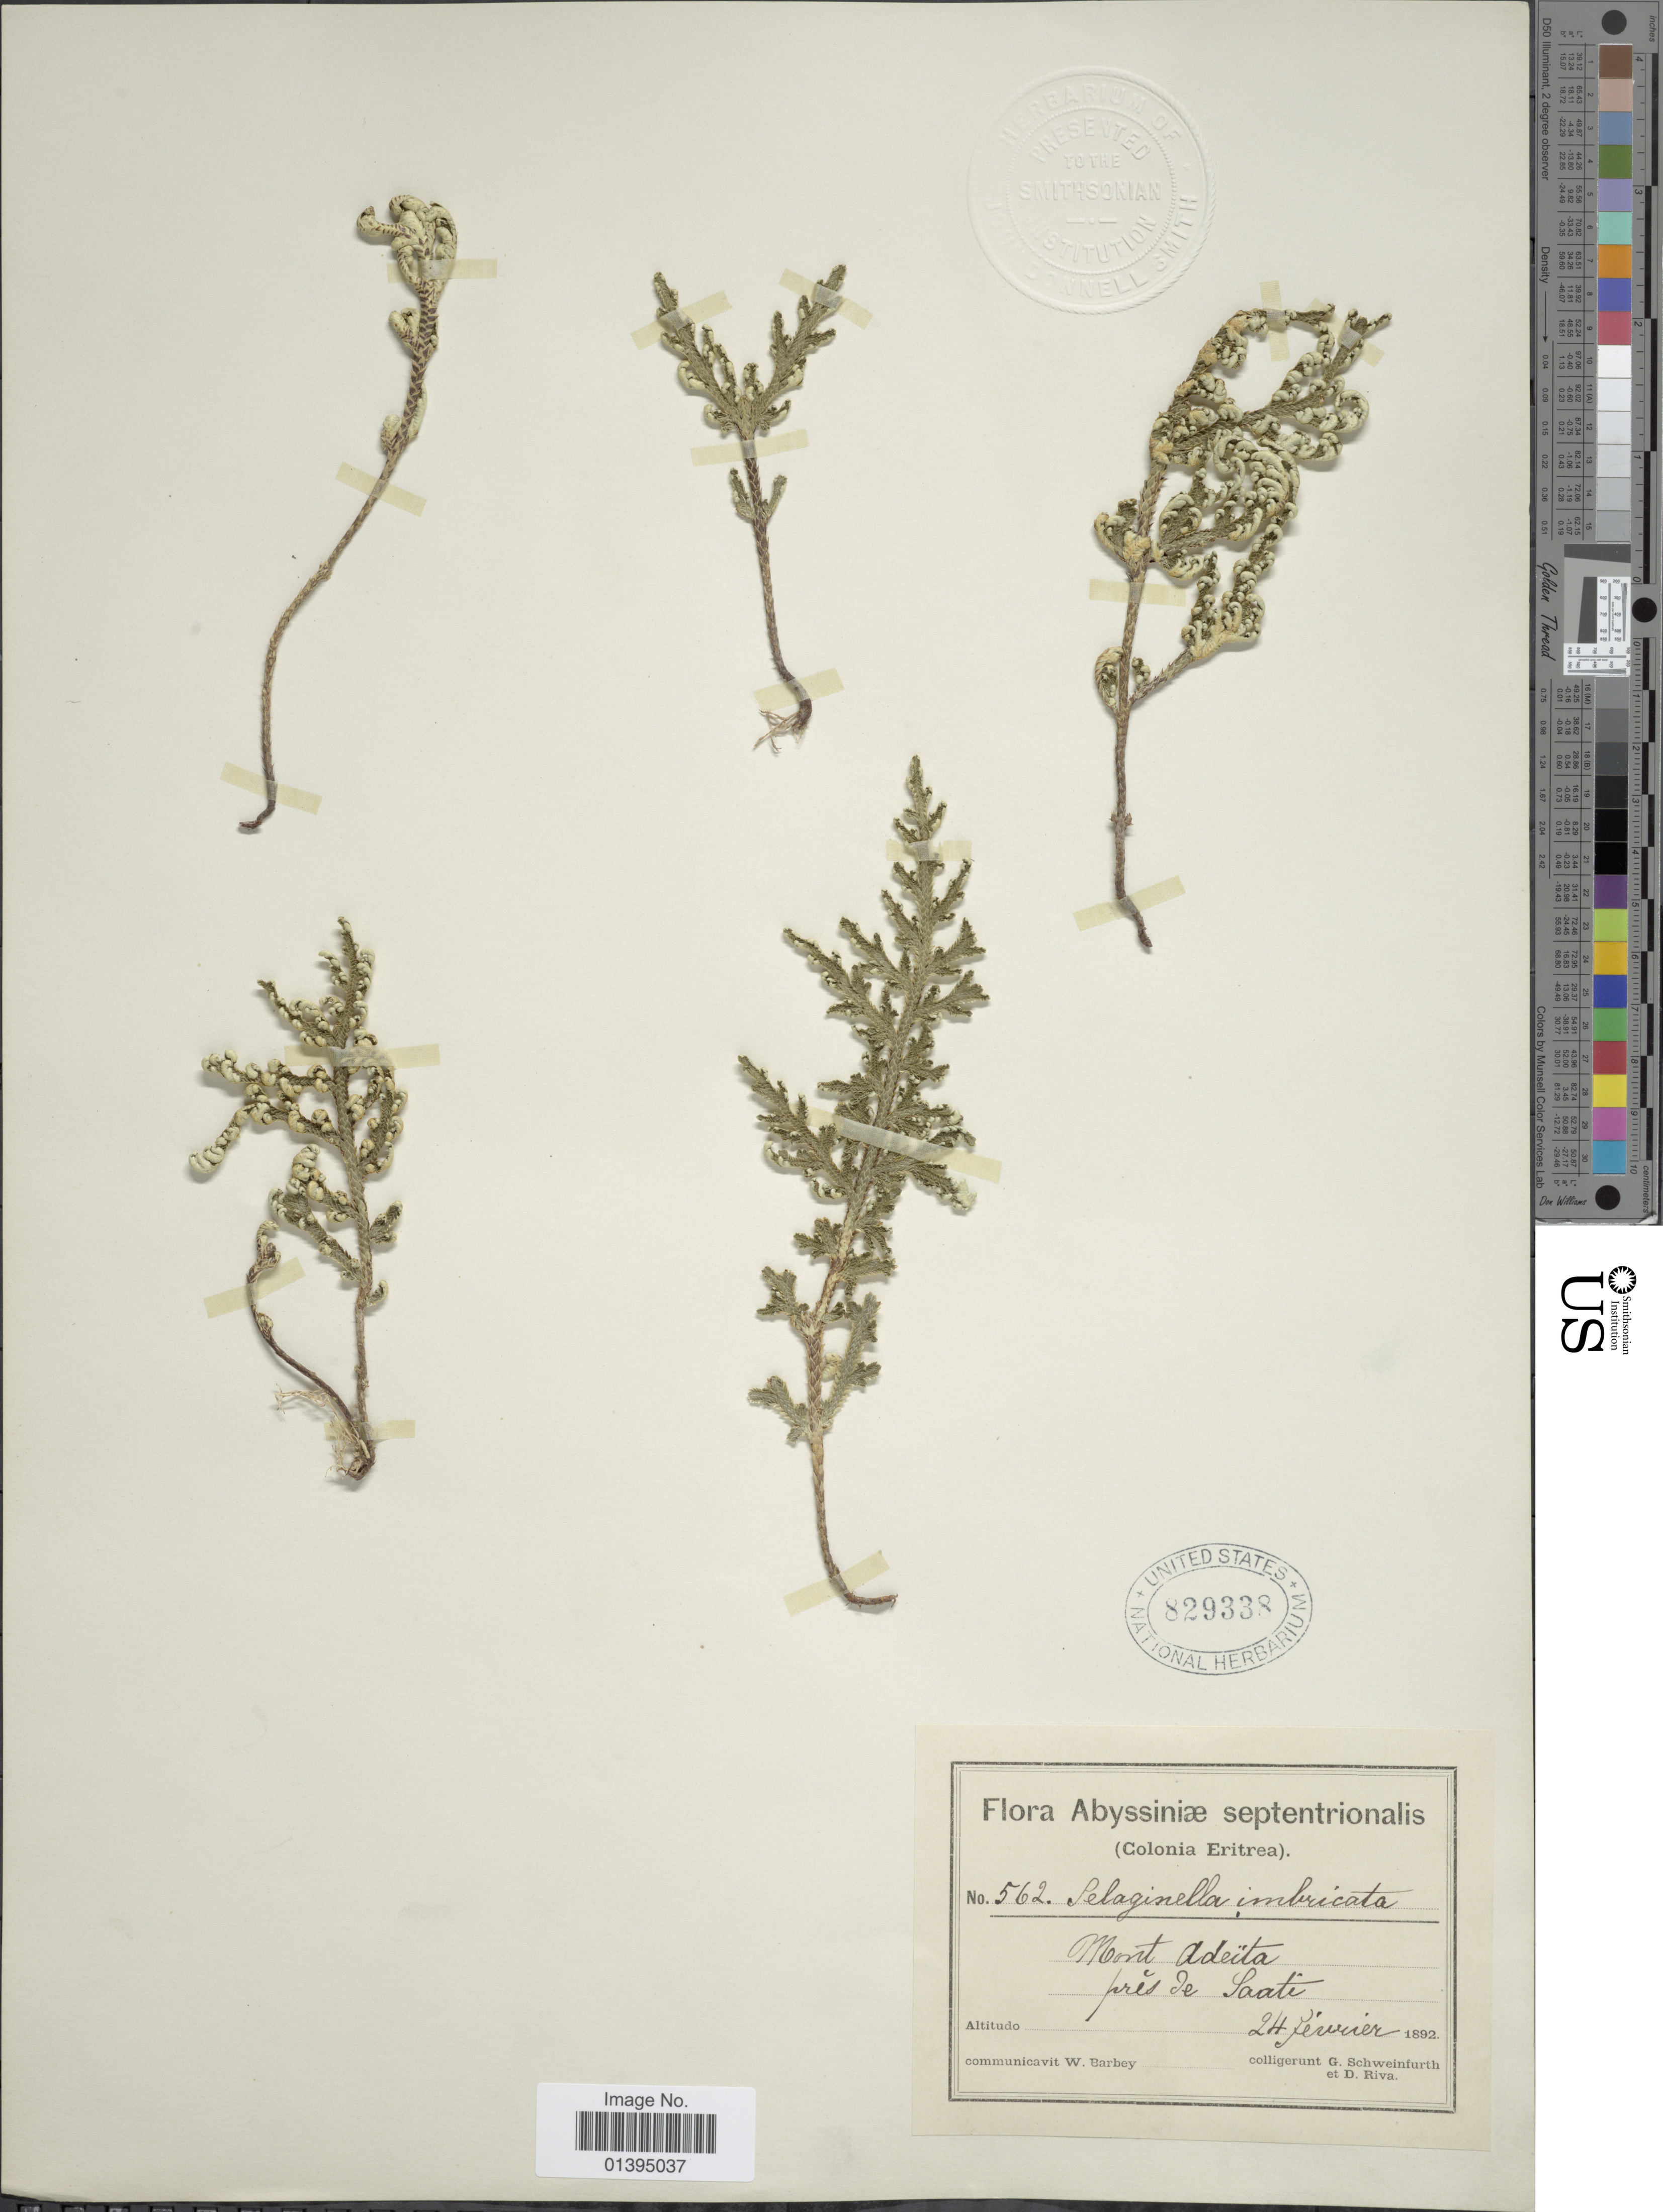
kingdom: Plantae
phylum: Tracheophyta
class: Lycopodiopsida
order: Selaginellales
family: Selaginellaceae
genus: Selaginella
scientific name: Selaginella imbricata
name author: (Forsk. fil.) Spring ex Decne.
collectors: G. A. Schweinfurth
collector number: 562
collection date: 1892-02-24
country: Eritrea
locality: Abyssiniae septentrionalis, Mont Adeita, pres de Saate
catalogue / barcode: US 829338